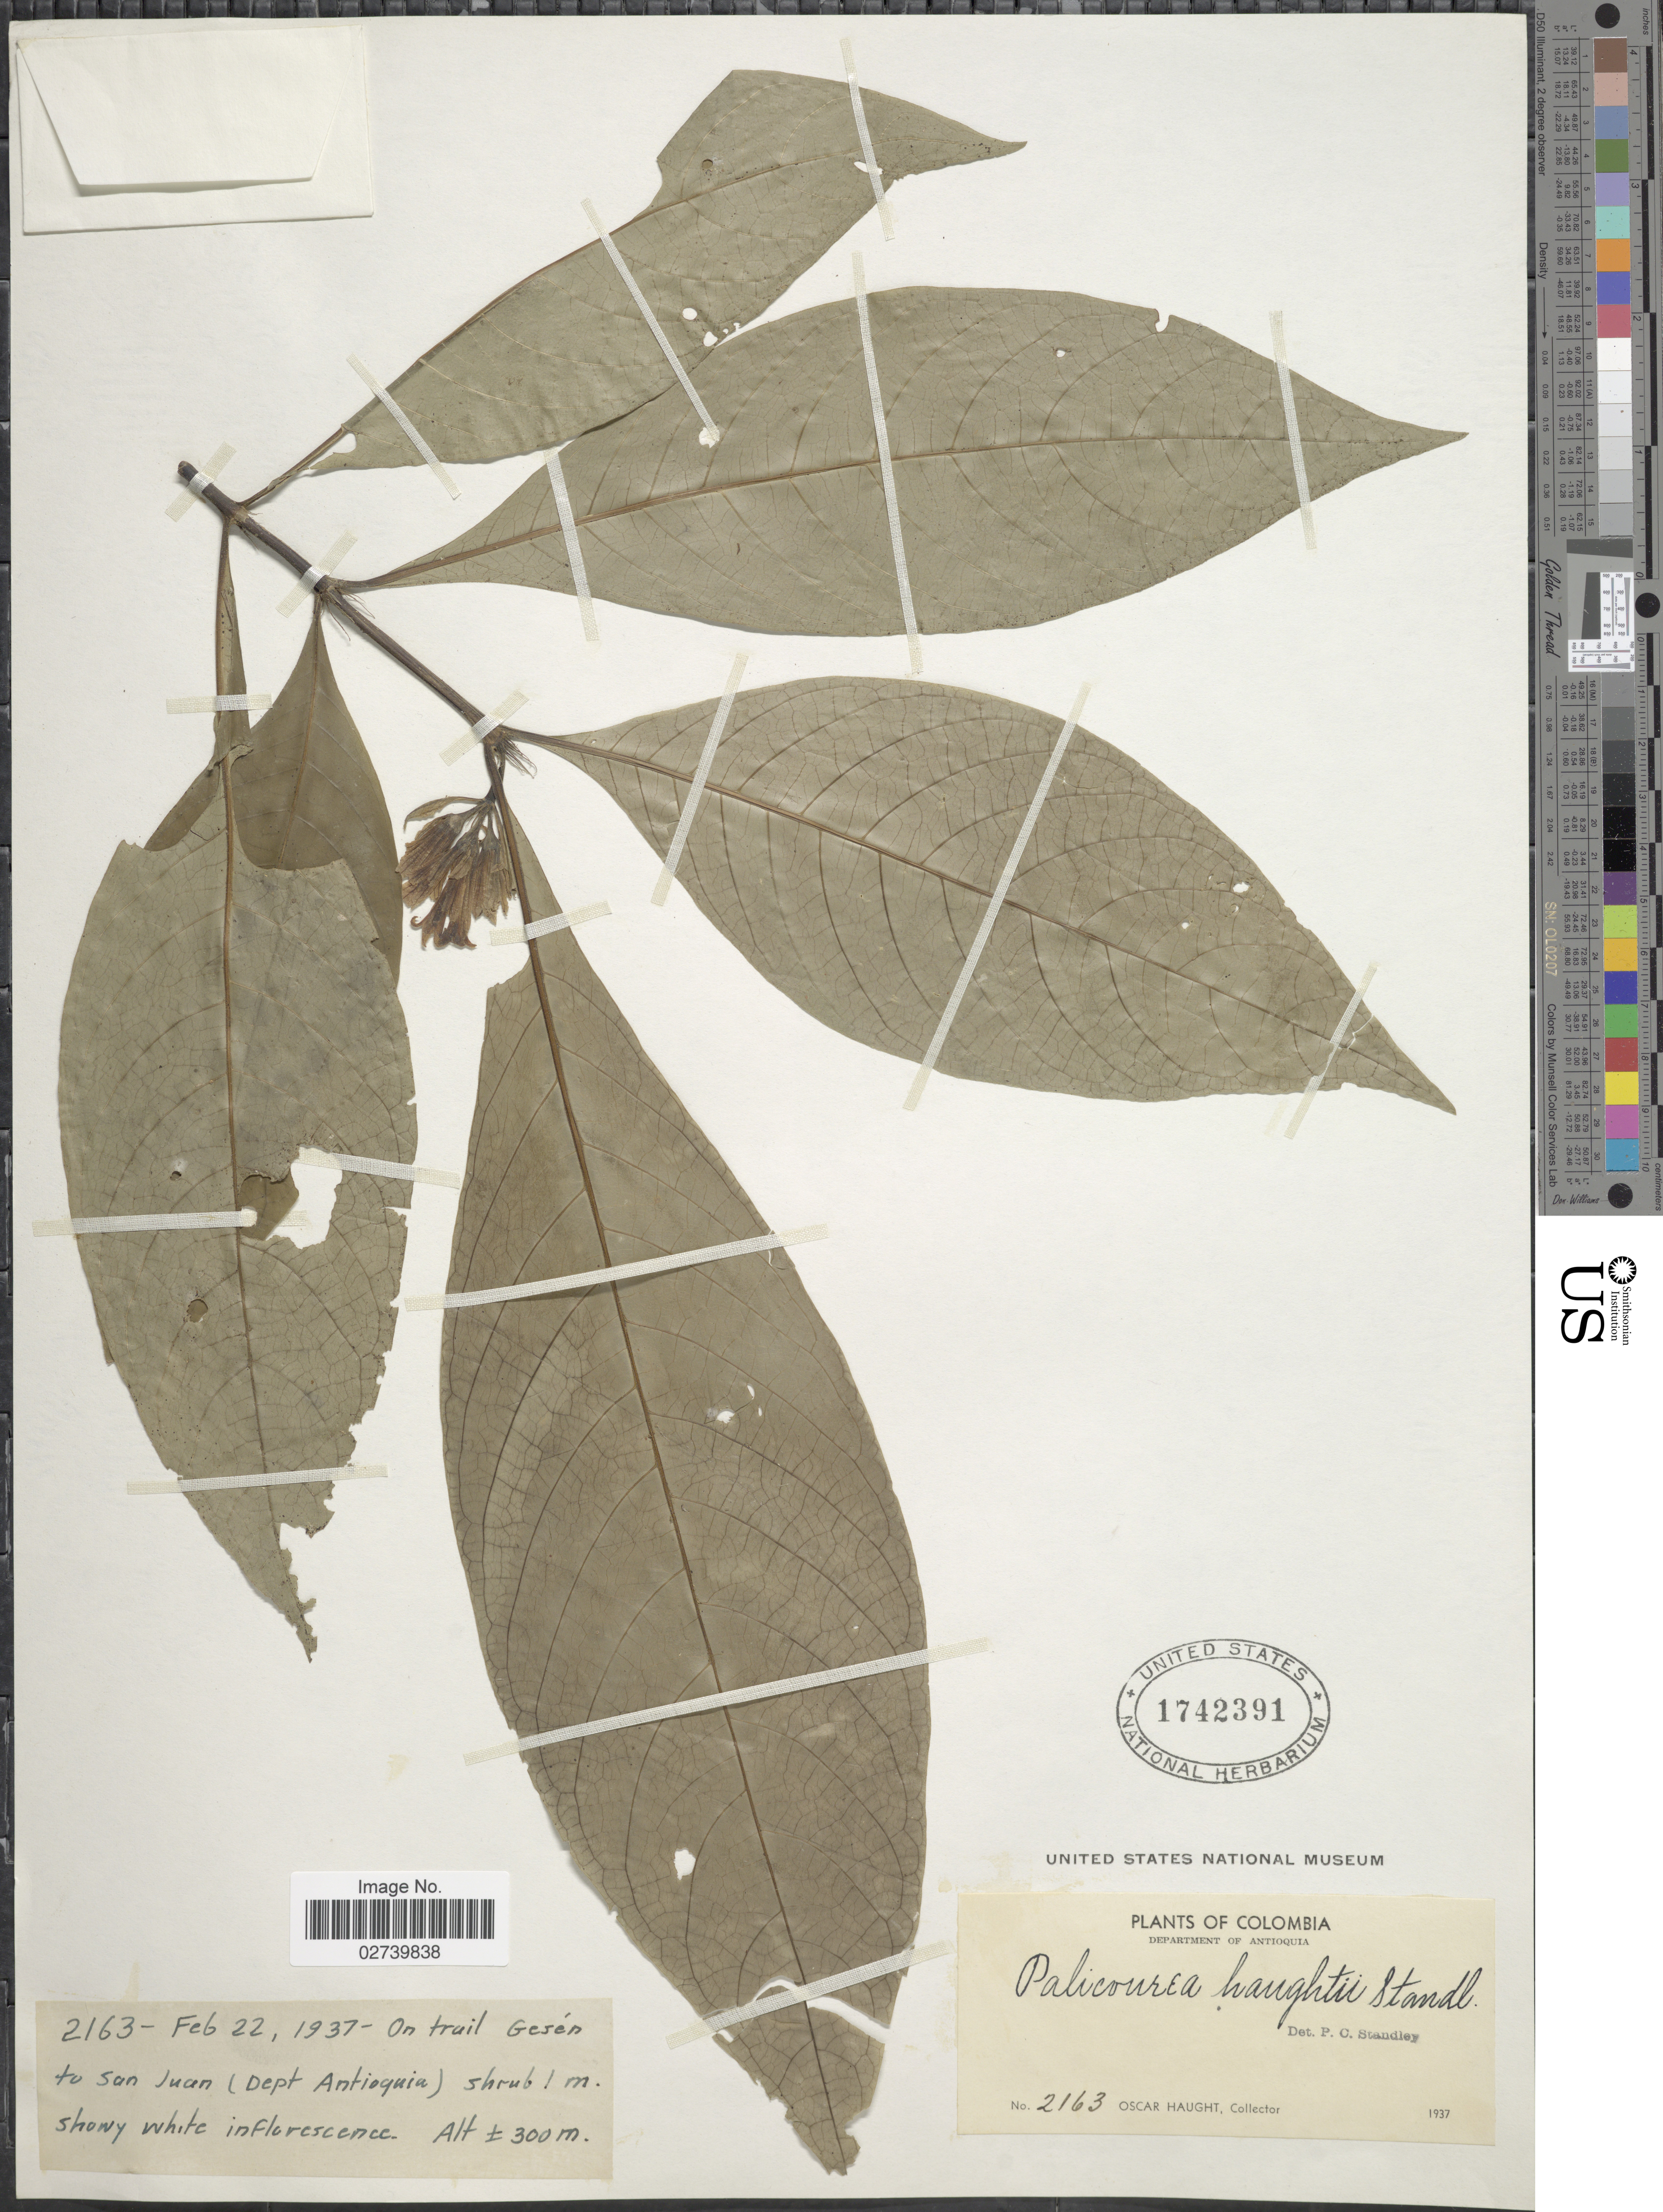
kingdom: Plantae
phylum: Tracheophyta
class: Magnoliopsida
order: Gentianales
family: Rubiaceae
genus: Palicourea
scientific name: Palicourea haughtii Standl. sp. nov. ined.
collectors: O. Haught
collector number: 2163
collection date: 1937-02-22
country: Colombia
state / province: Antioquia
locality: On trail Gesén to San Juan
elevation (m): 300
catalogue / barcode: US 1742391